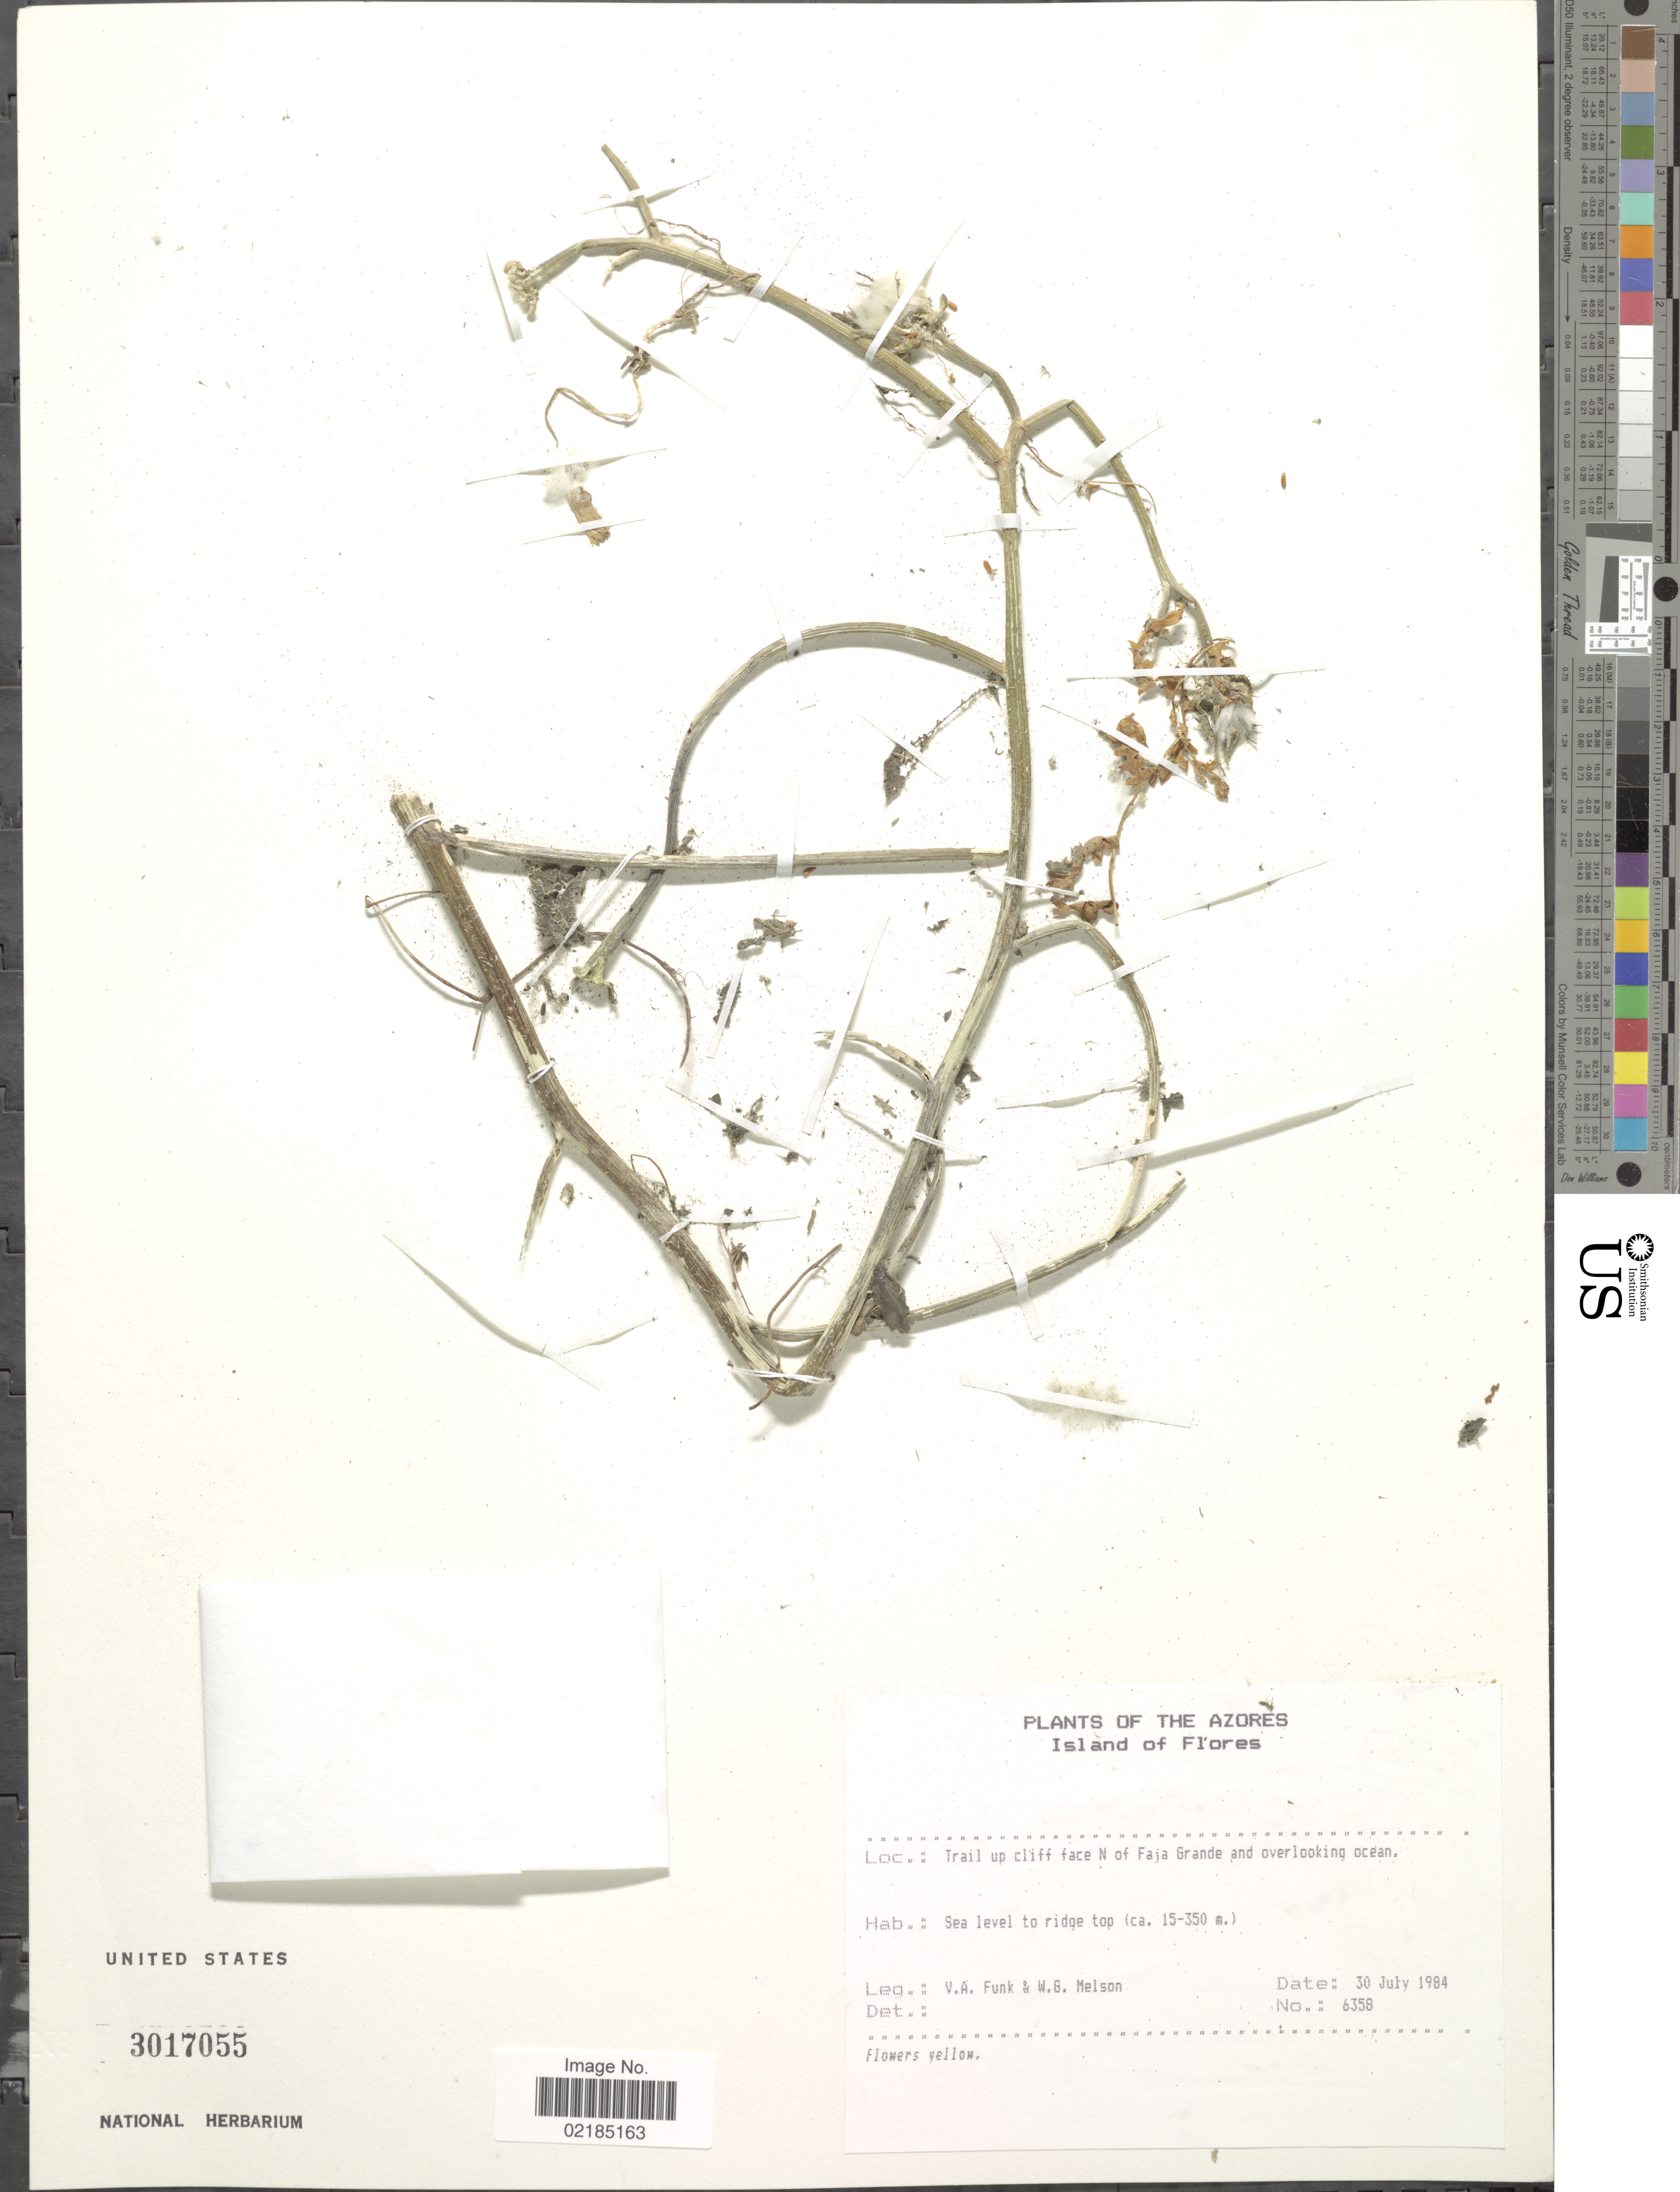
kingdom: Plantae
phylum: Tracheophyta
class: Magnoliopsida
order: Asterales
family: Asteraceae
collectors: V. Funk & W. Melson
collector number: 6358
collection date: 1984-07-30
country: Portugal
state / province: Azores (Aut. Reg.)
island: Flores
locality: Island of Flores. Trail up cliff face N of Faja Brande and overlooking ocean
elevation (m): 15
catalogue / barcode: US 3017055